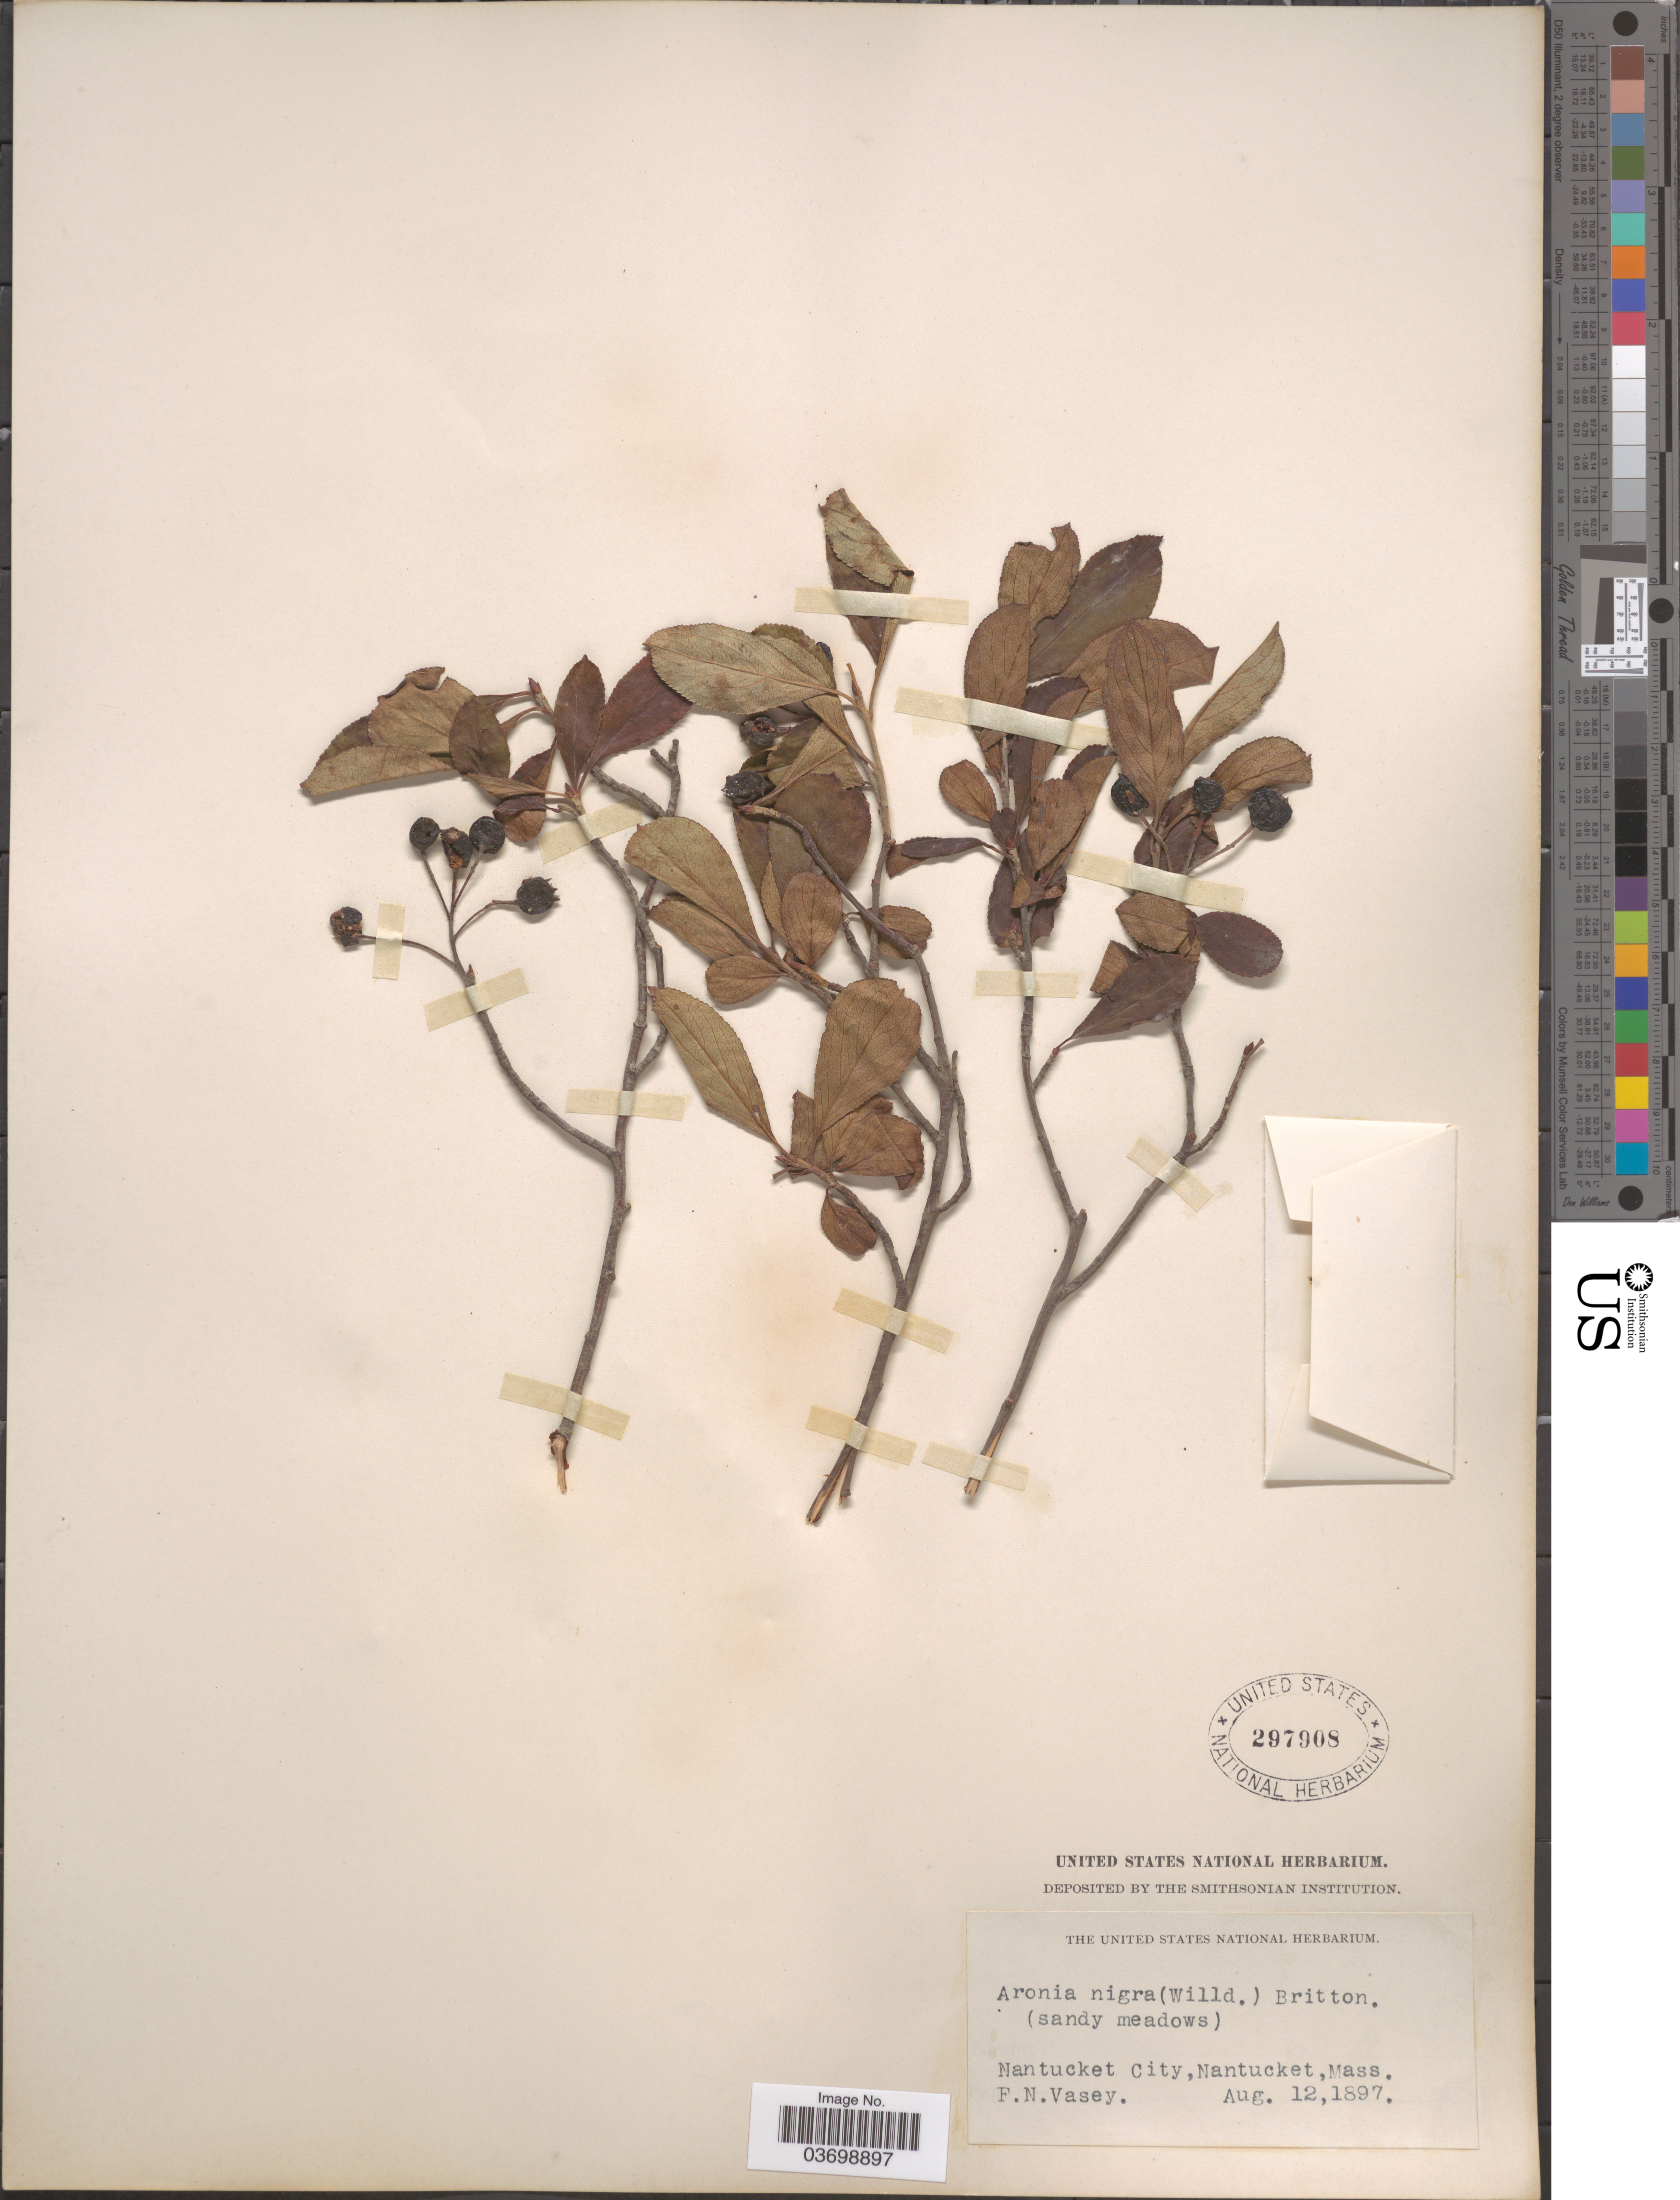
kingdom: Plantae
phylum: Tracheophyta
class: Magnoliopsida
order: Rosales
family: Rosaceae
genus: Aronia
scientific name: Aronia x prunifolia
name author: (Marshall) Rehder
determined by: Strong, M. T., (US), Smithsonian Institution - National Museum of Natural History (UNITED STATES)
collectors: F. N. Vasey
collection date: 1897-08-12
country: United States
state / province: Massachusetts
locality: Nantucket City, Nantucket.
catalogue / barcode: US 297908